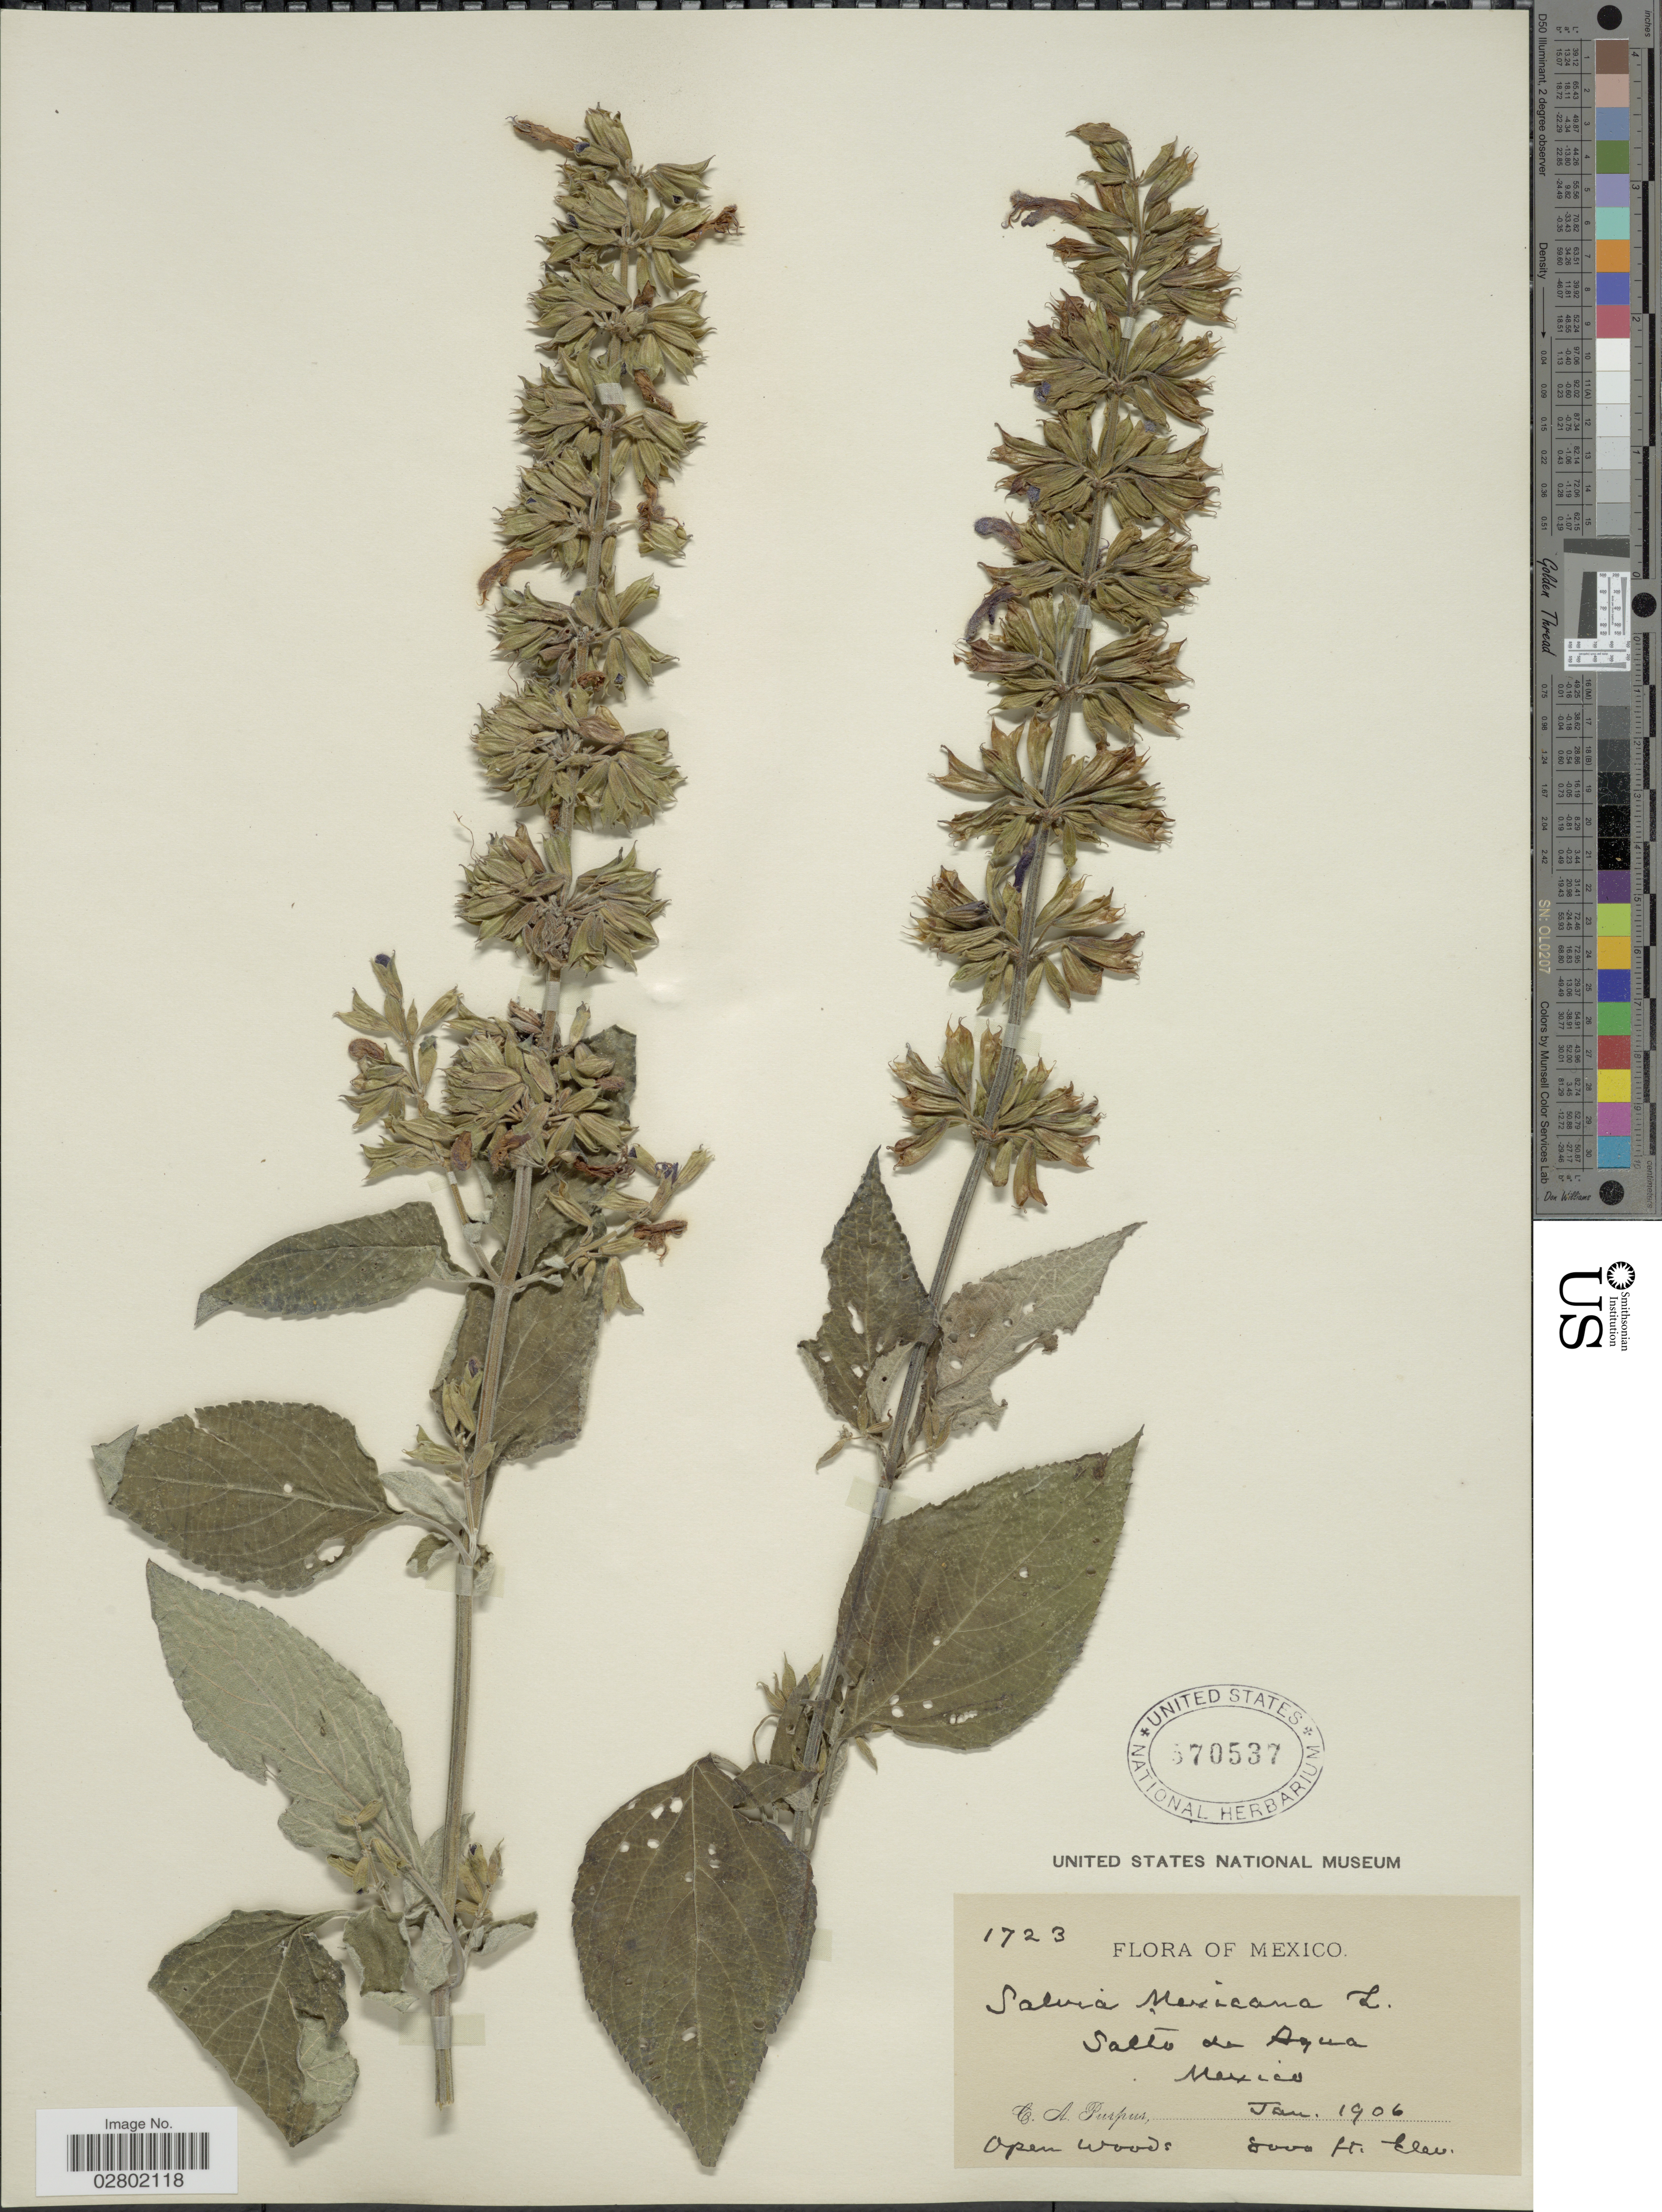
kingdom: Plantae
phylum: Tracheophyta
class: Magnoliopsida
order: Lamiales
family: Lamiaceae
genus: Salvia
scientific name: Salvia mexicana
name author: L.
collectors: C. A. Purpus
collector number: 1723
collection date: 1906-01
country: Mexico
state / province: México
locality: Salto de Agua.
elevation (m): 2438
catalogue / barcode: US 570537